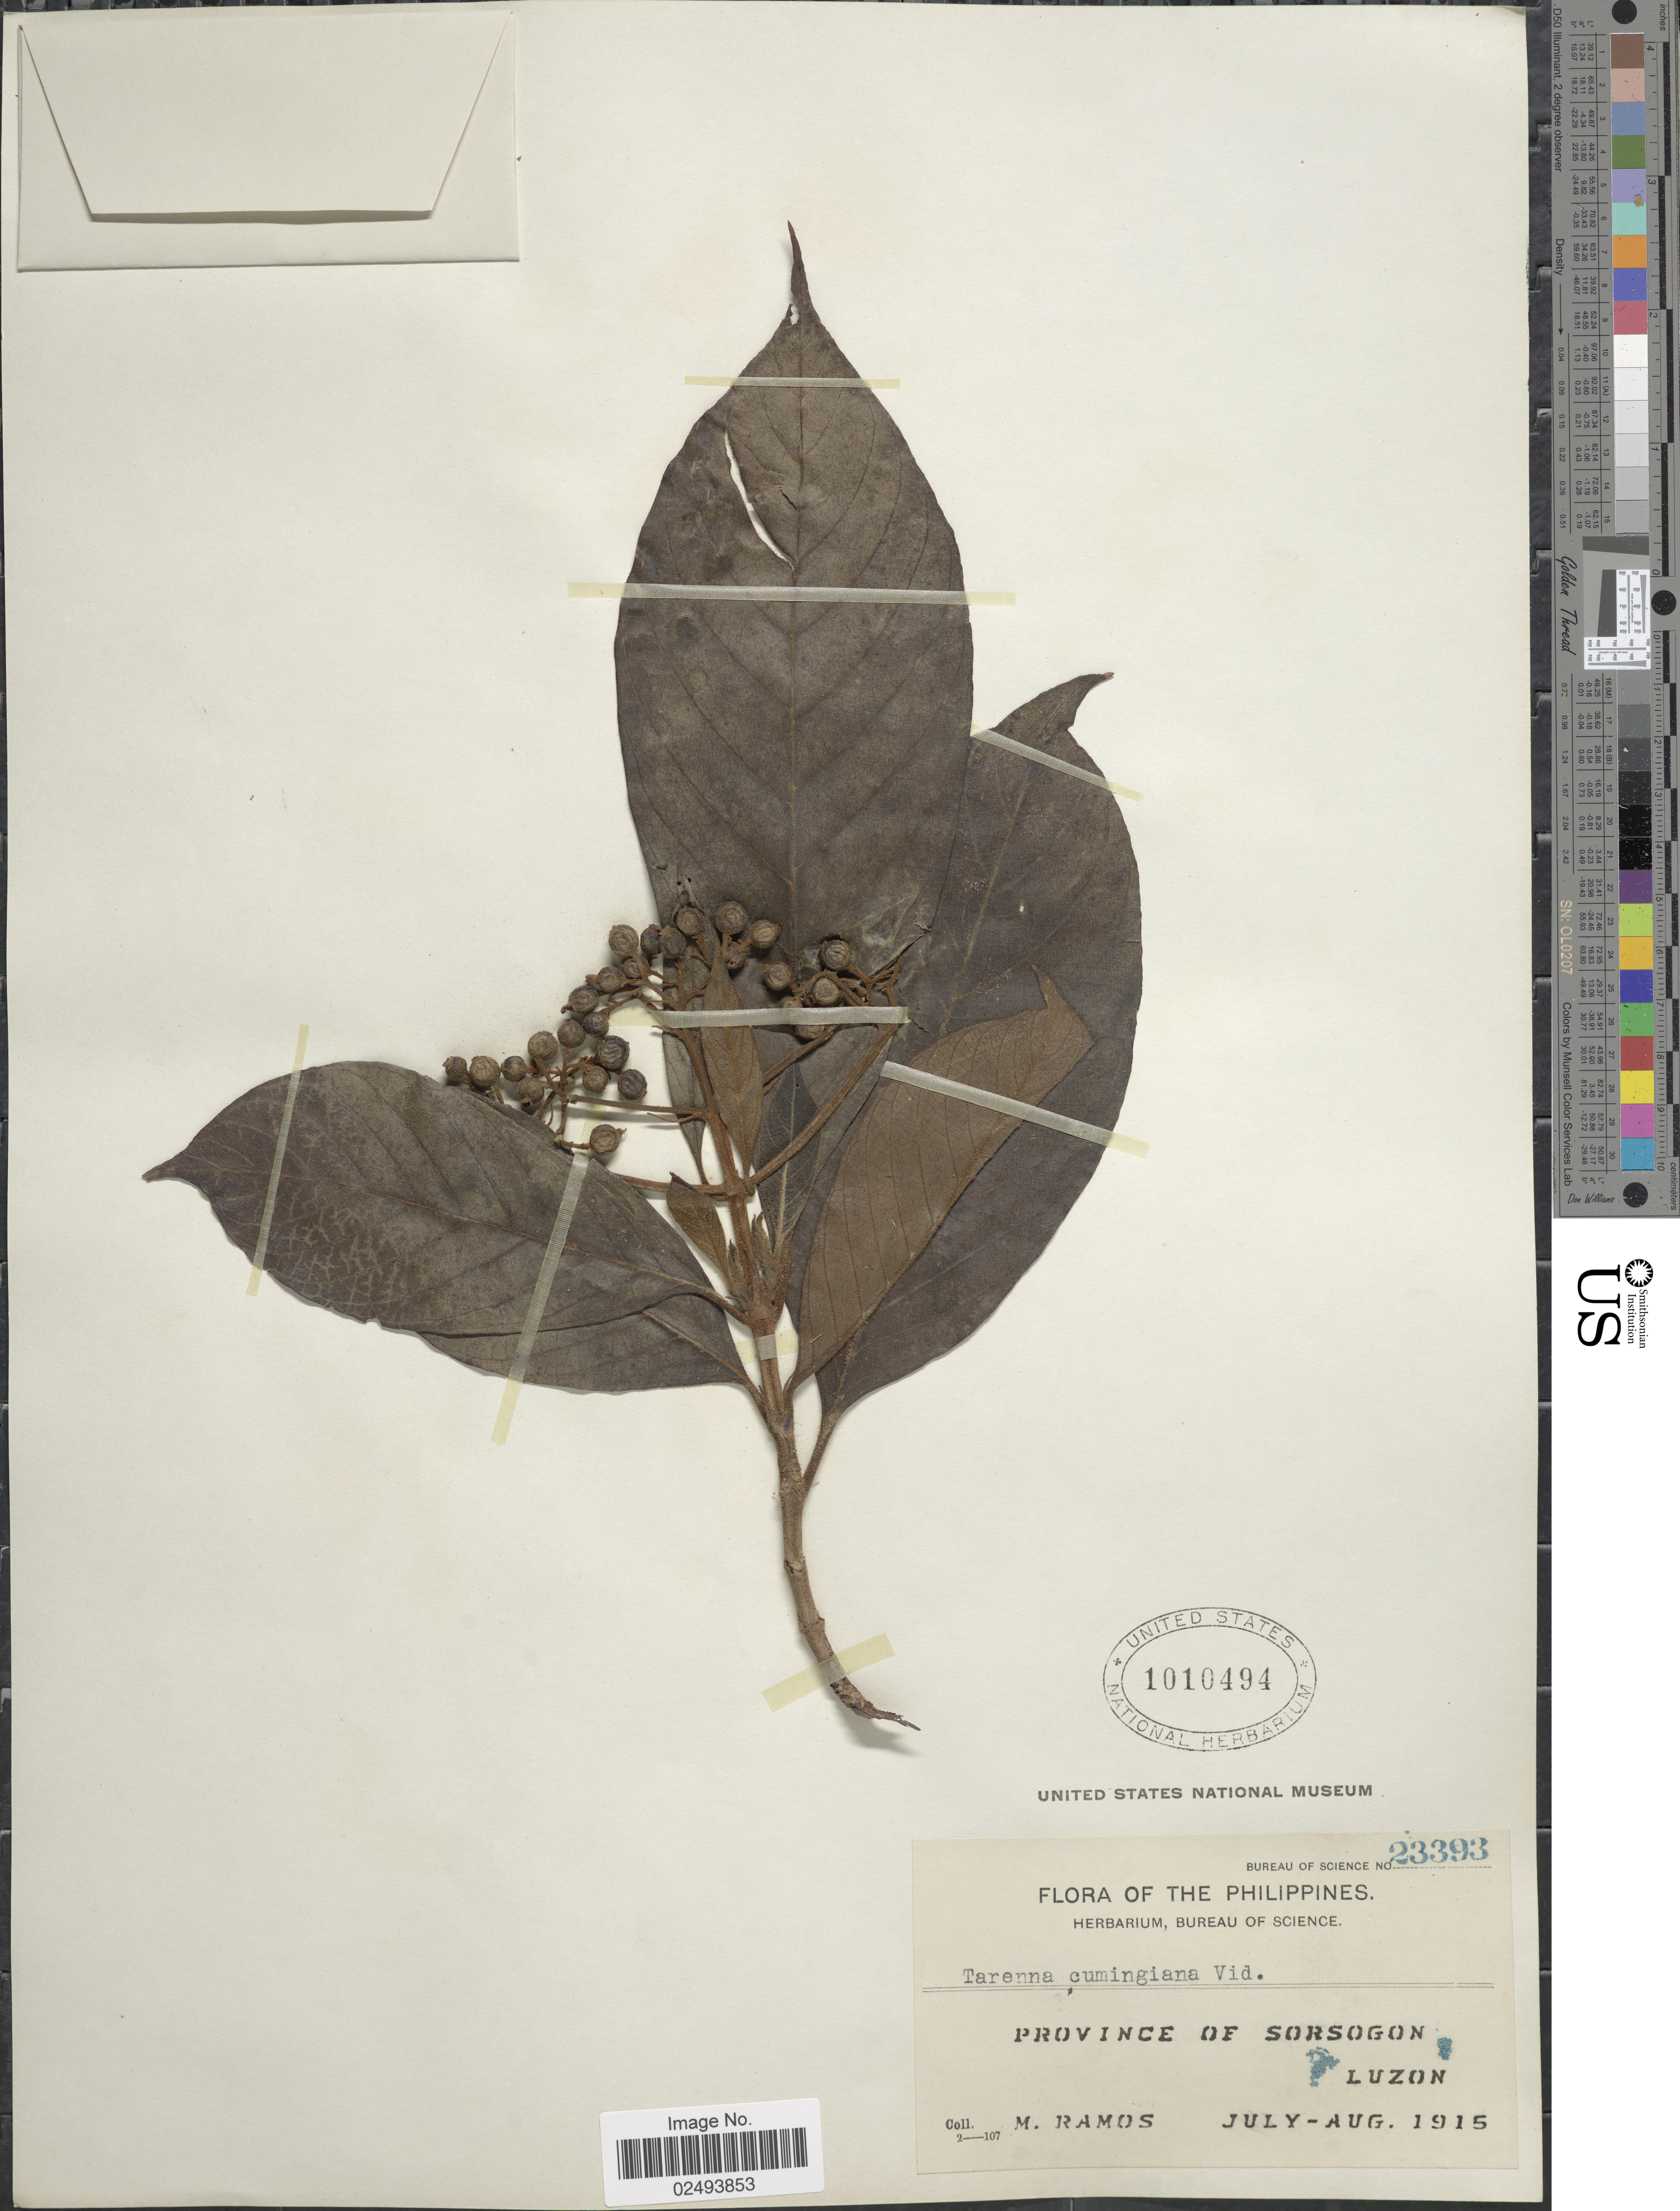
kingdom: Plantae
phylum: Tracheophyta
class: Magnoliopsida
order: Gentianales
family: Rubiaceae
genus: Tarenna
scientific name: Tarenna cumingiana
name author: (Vidal) Elmer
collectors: M. Ramos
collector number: Bureau of Science 23393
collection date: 1915-07/1915-08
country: Philippines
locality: Province of Sorsogon, Luzon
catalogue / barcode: US 1010494